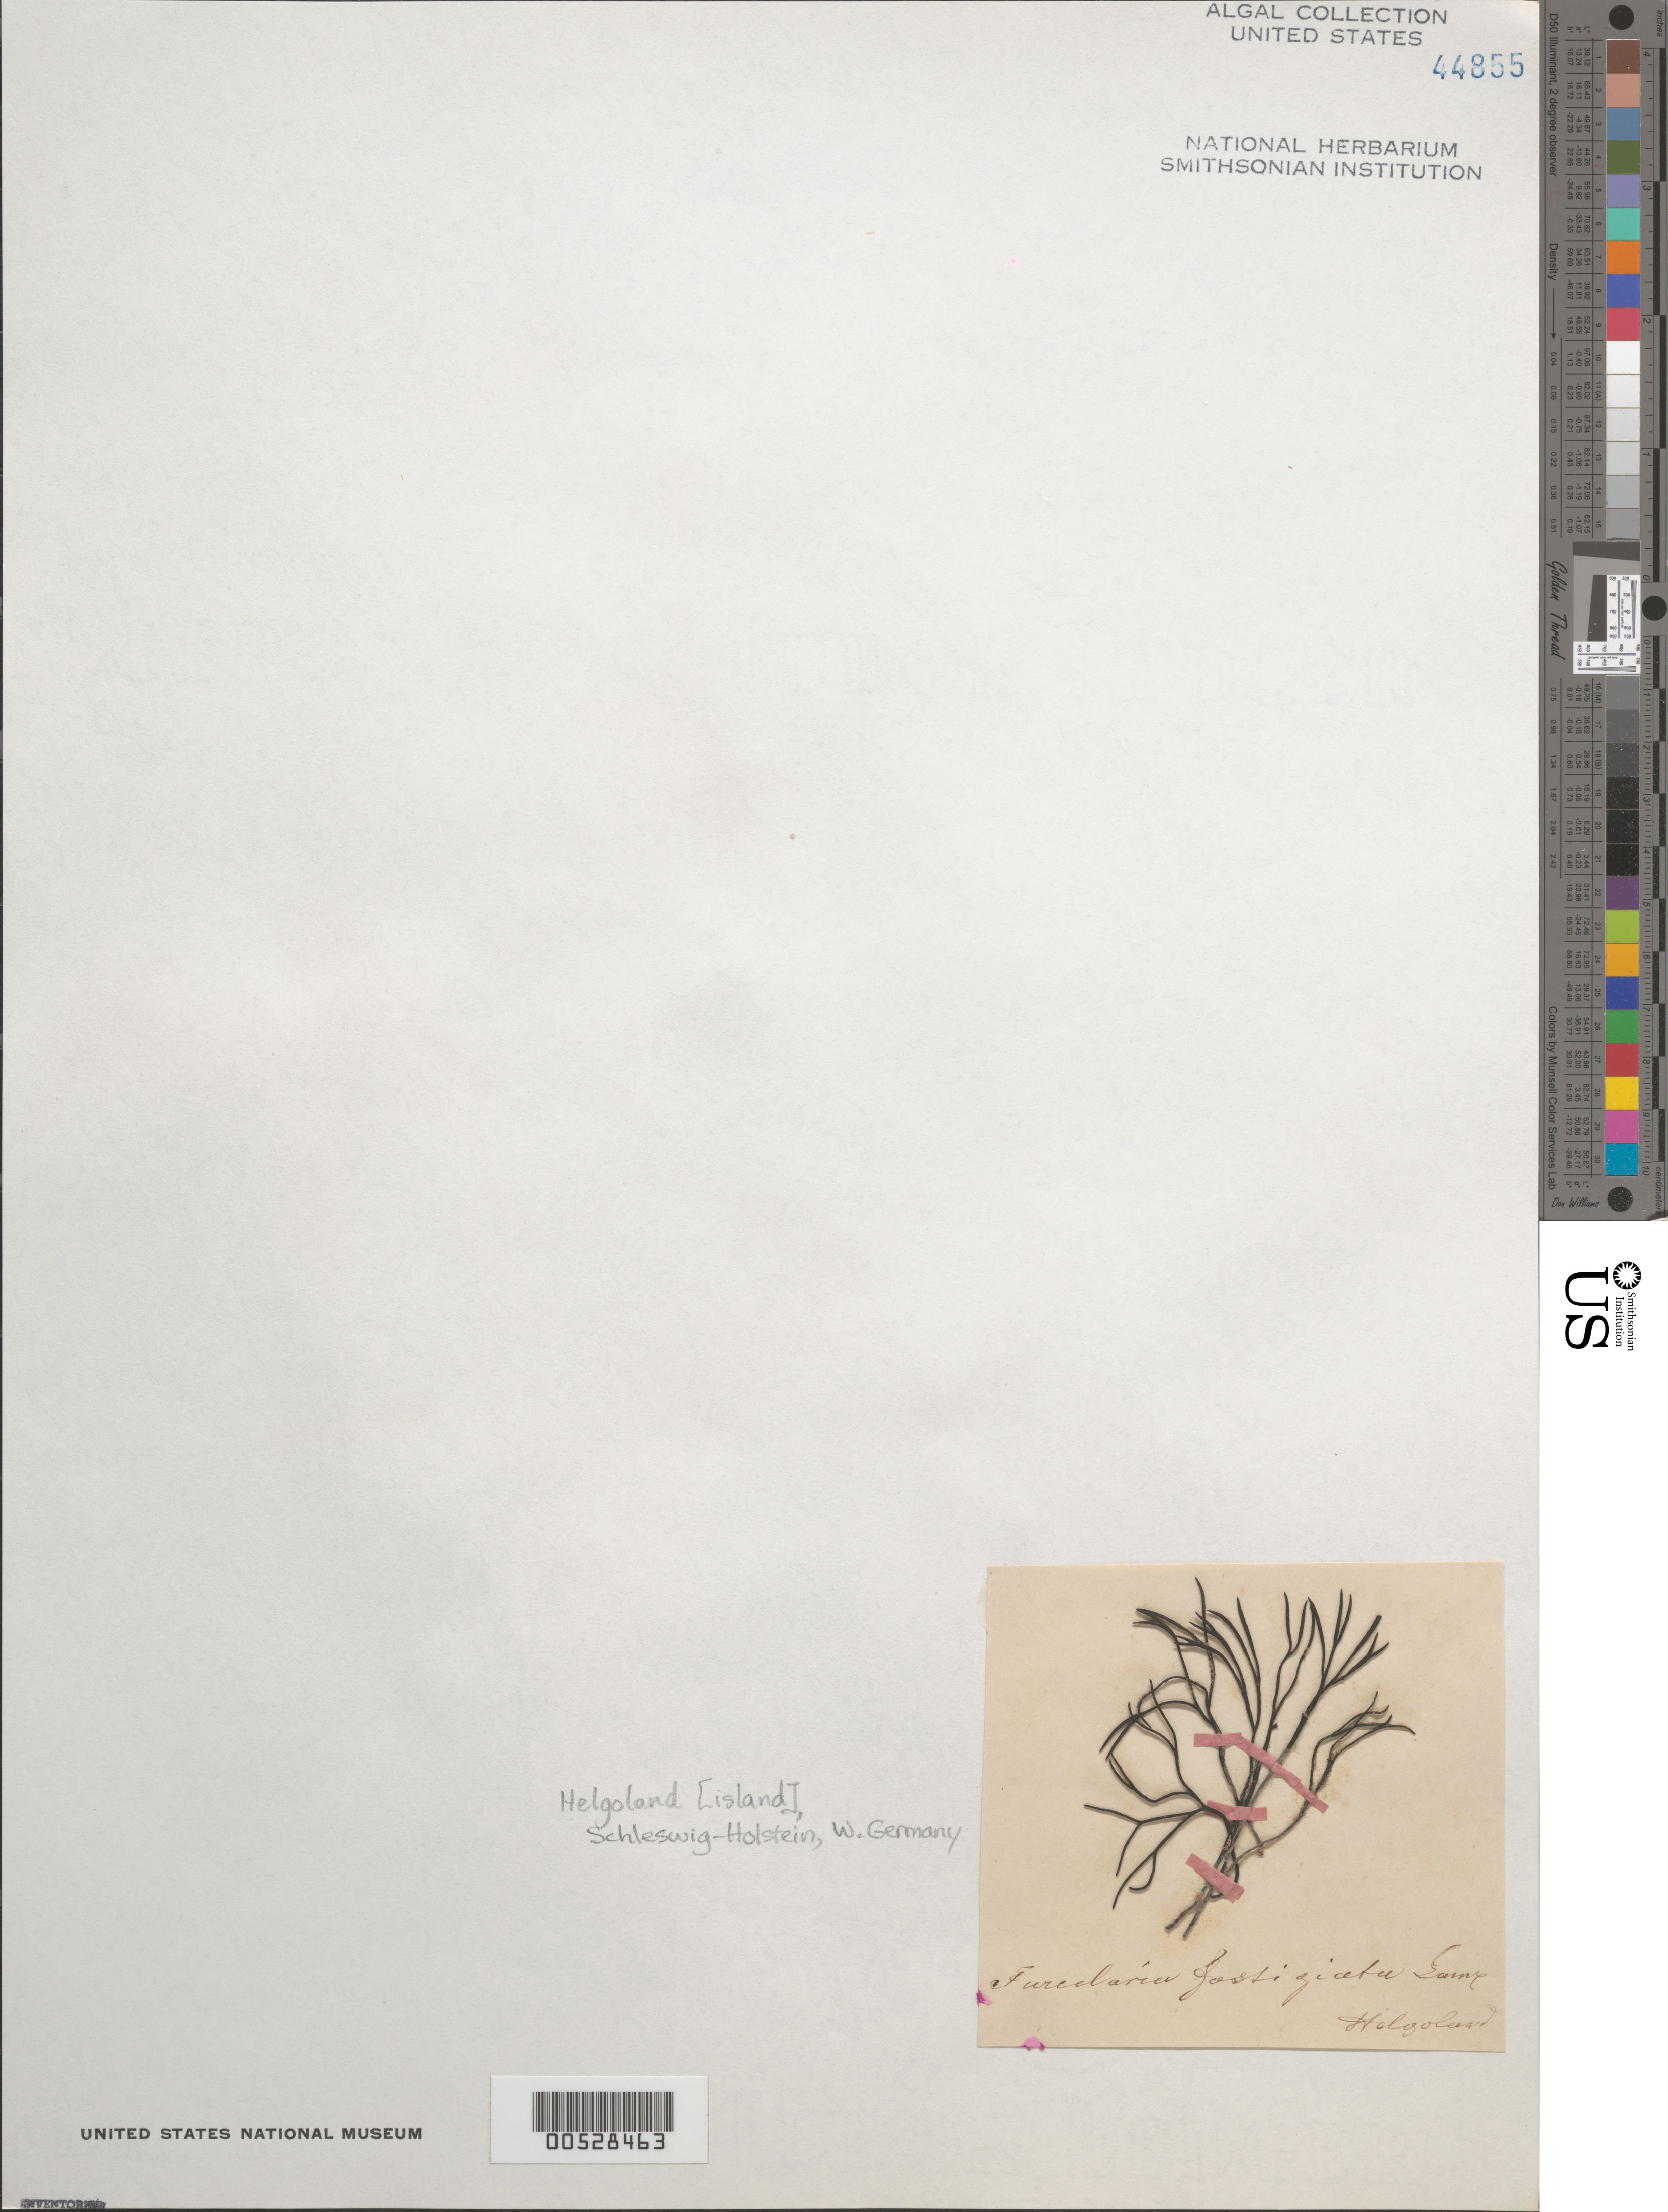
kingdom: Plantae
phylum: Rhodophyta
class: Florideophyceae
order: Gigartinales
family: Furcellariaceae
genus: Furcellaria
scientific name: Furcellaria lumbricalis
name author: (Hudson) J.V.Lamouroux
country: Germany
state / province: Schleswig-Holstein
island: Helgoland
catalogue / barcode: US 44855